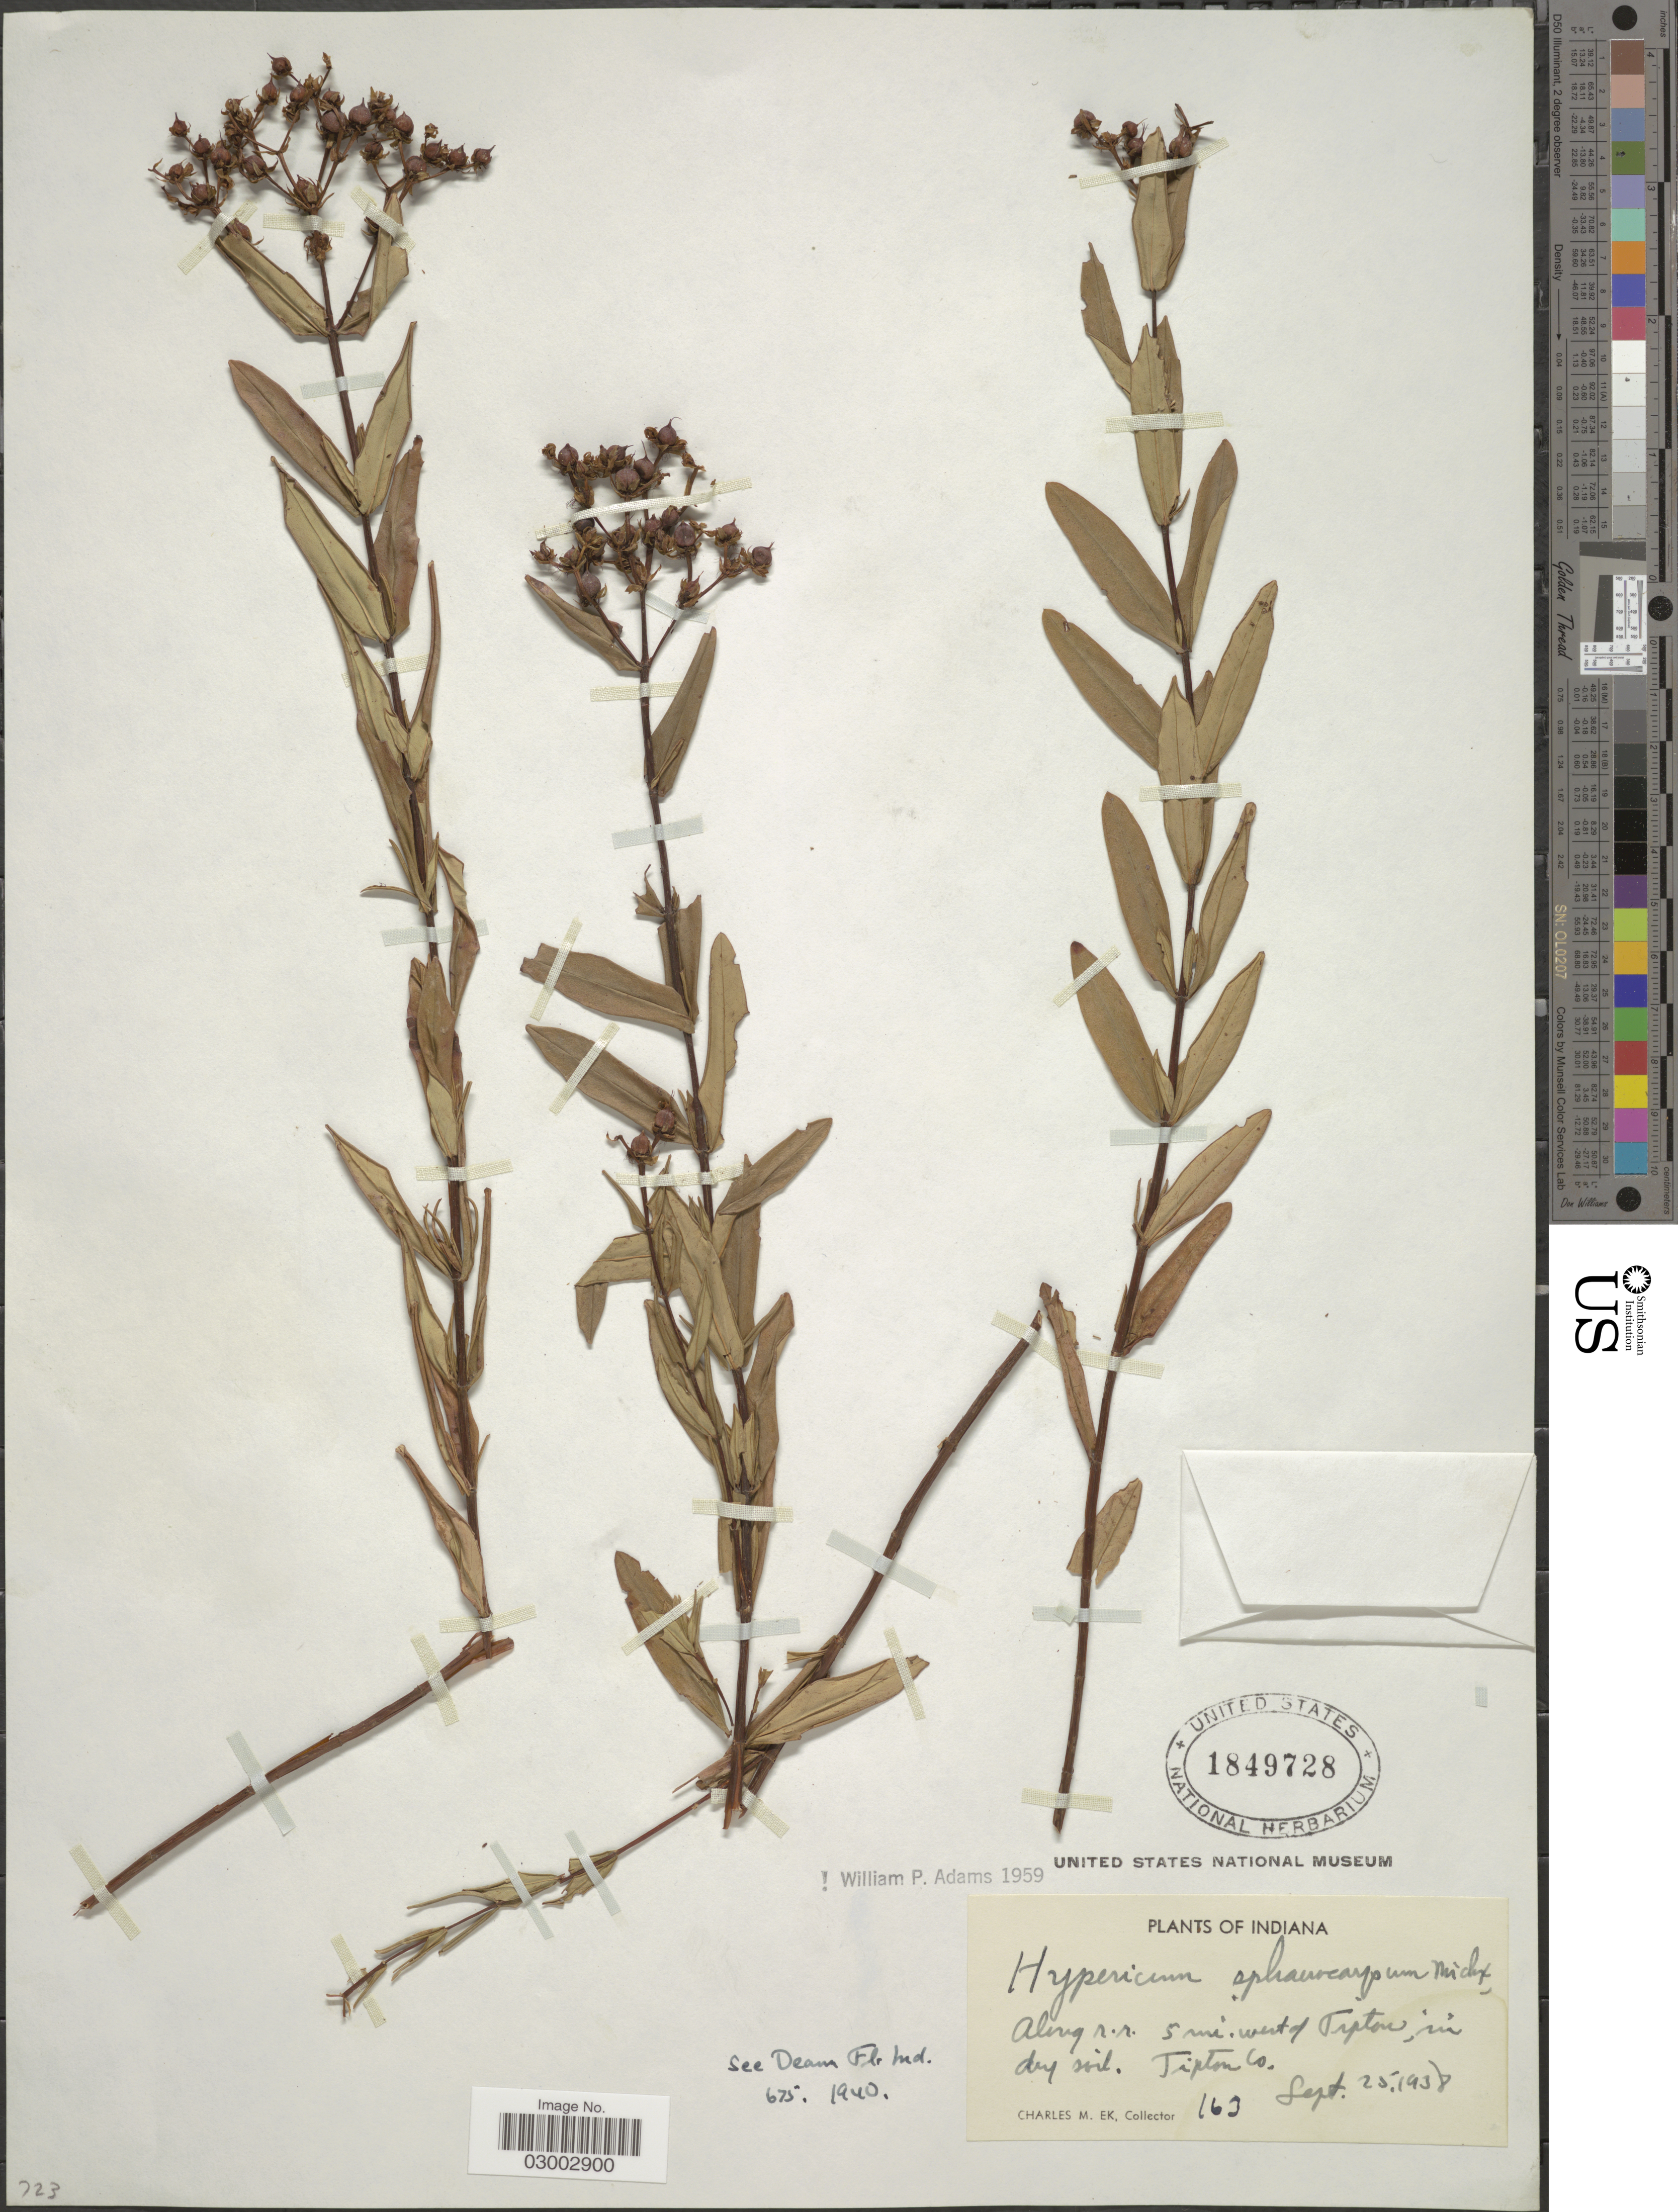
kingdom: Plantae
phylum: Tracheophyta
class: Magnoliopsida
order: Malpighiales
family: Hypericaceae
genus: Hypericum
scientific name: Hypericum sphaerocarpum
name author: Michx.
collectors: C. Ek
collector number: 163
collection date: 1938-09-25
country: United States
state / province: Indiana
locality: Along r. r. 5 mi. west of Tipton, in dry soil. Tipton Co.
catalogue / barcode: US 1849728